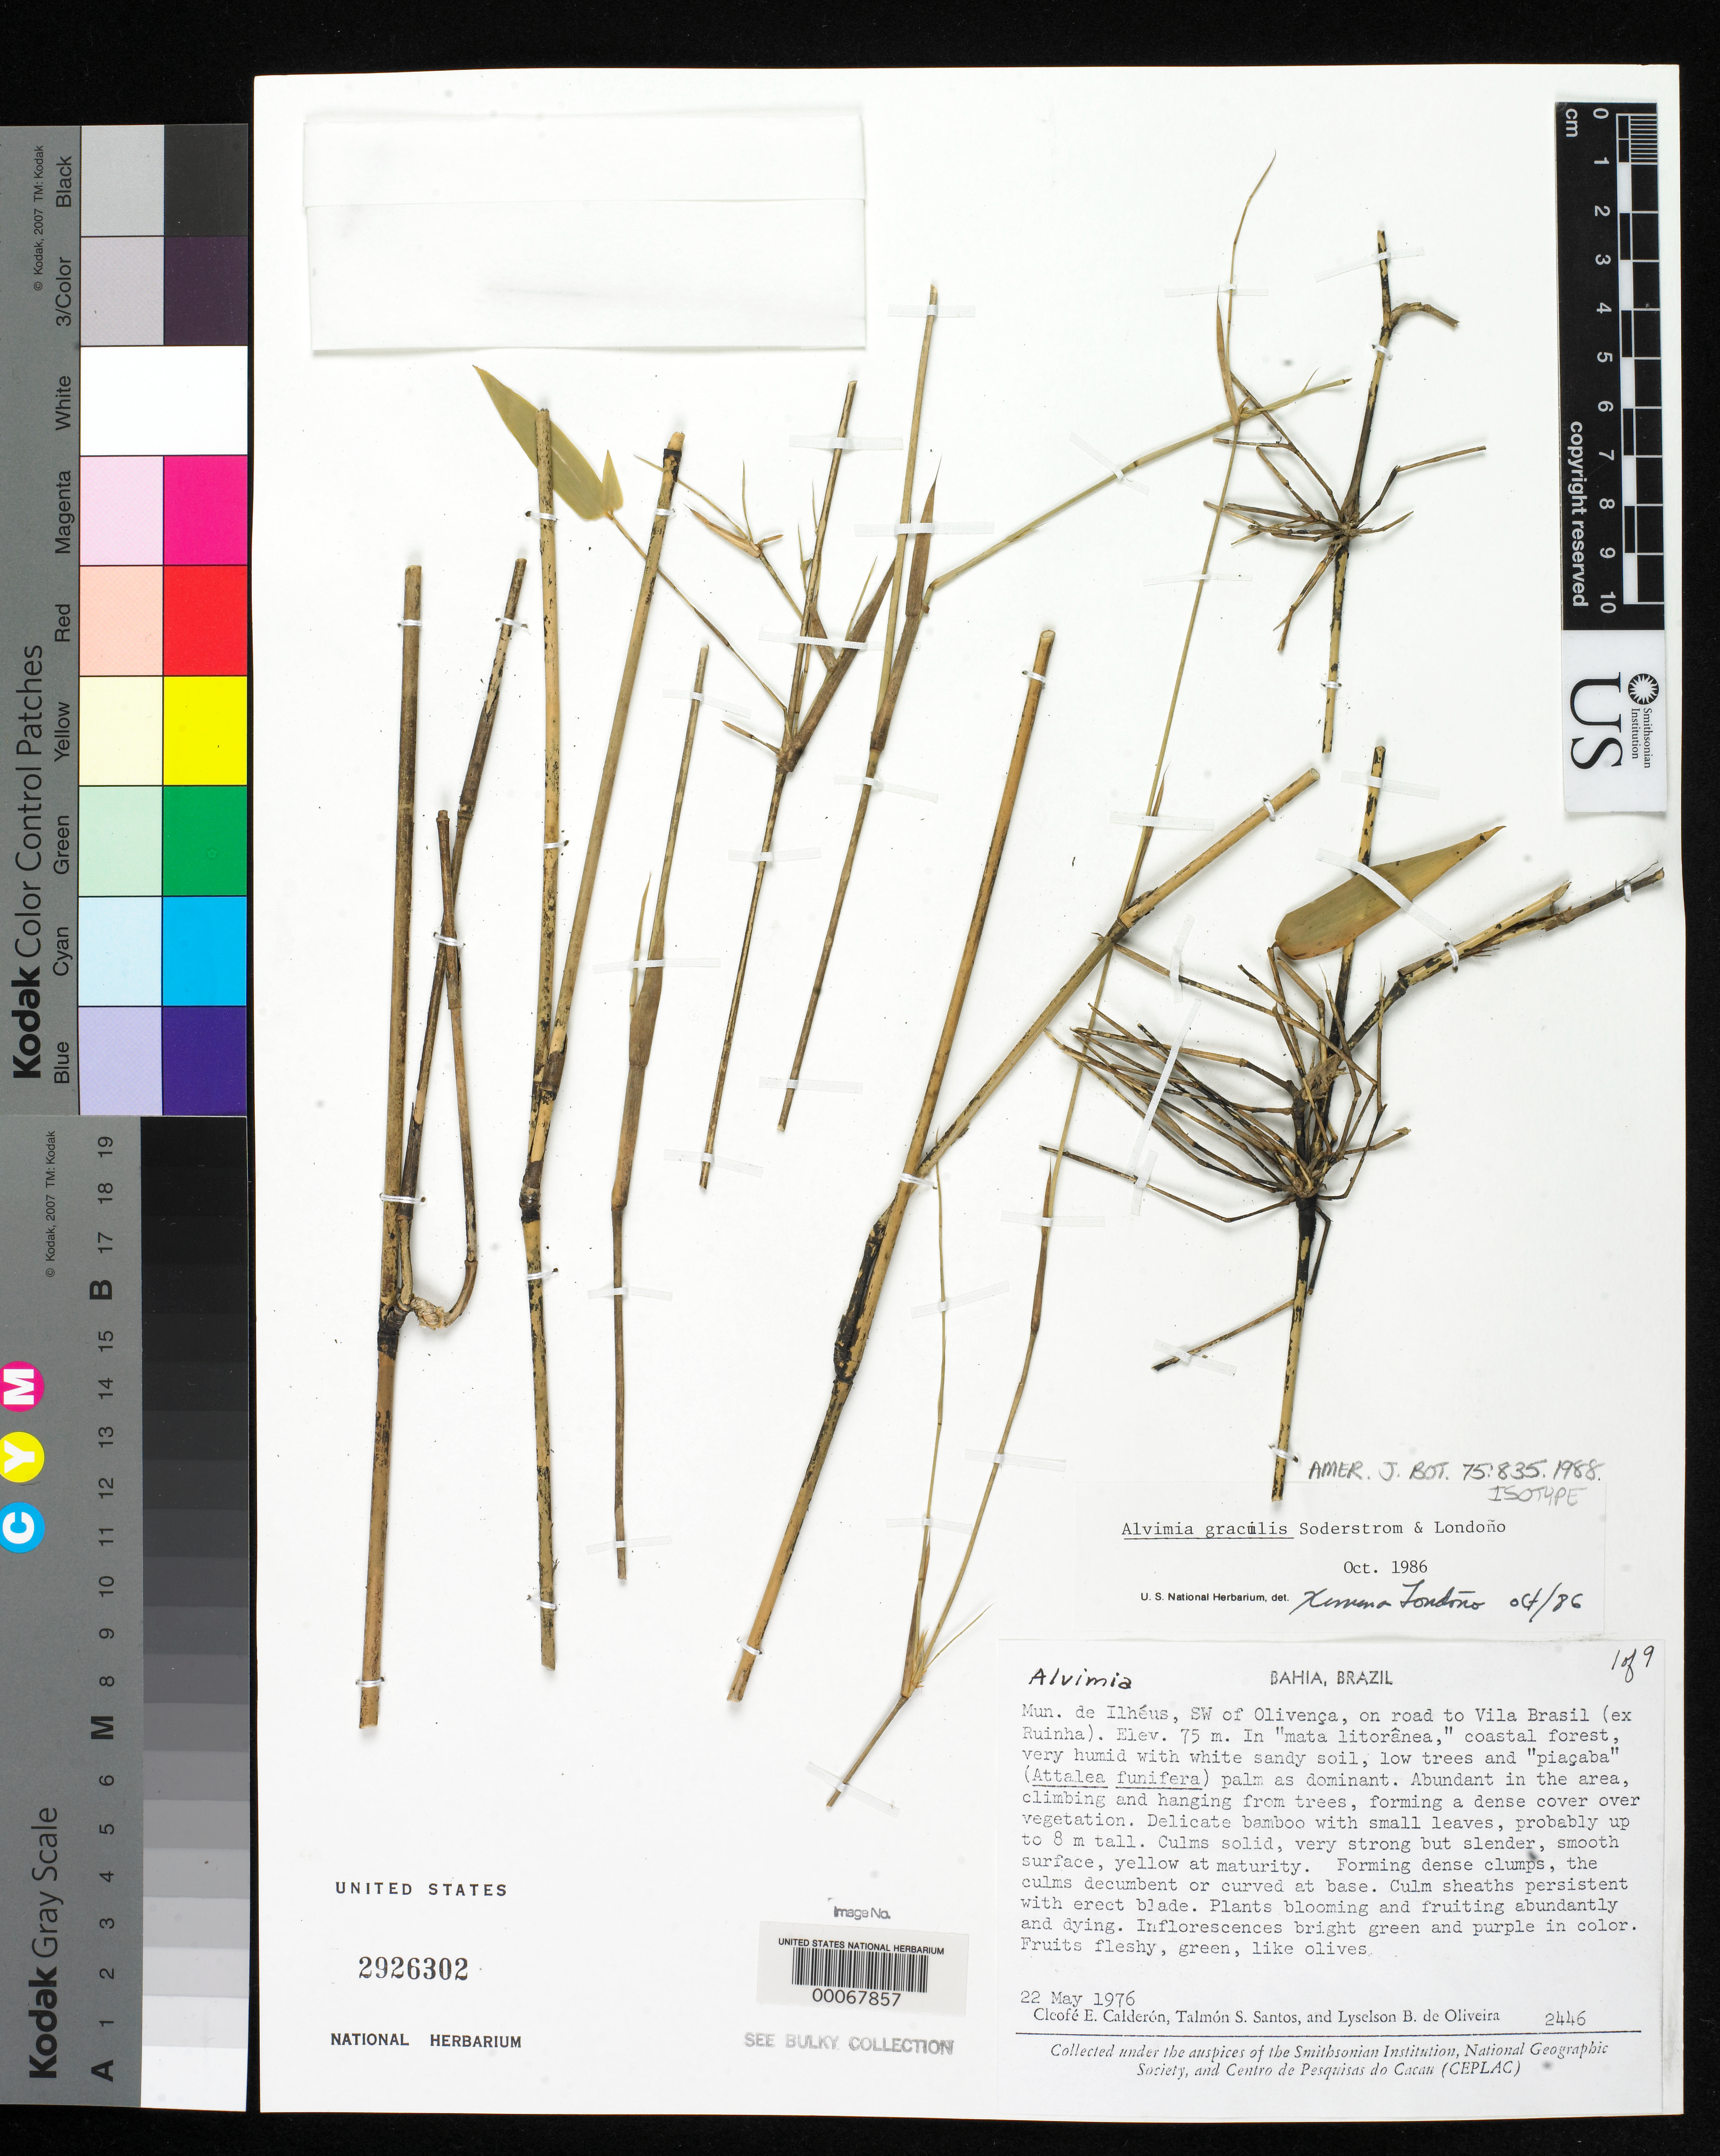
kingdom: Plantae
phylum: Tracheophyta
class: Liliopsida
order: Poales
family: Poaceae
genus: Alvimia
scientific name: Alvimia gracilis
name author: Soderstr. & Londoño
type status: Isotype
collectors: C. E. Calderón, T. S. Santos & L. de Oliveira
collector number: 2446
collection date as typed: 22 May 1976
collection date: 1976-05-22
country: Brazil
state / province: Bahia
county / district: Ilhéus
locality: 16 km SW of Olivenca on road to Vila Brasil.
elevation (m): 75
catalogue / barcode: US 2926302